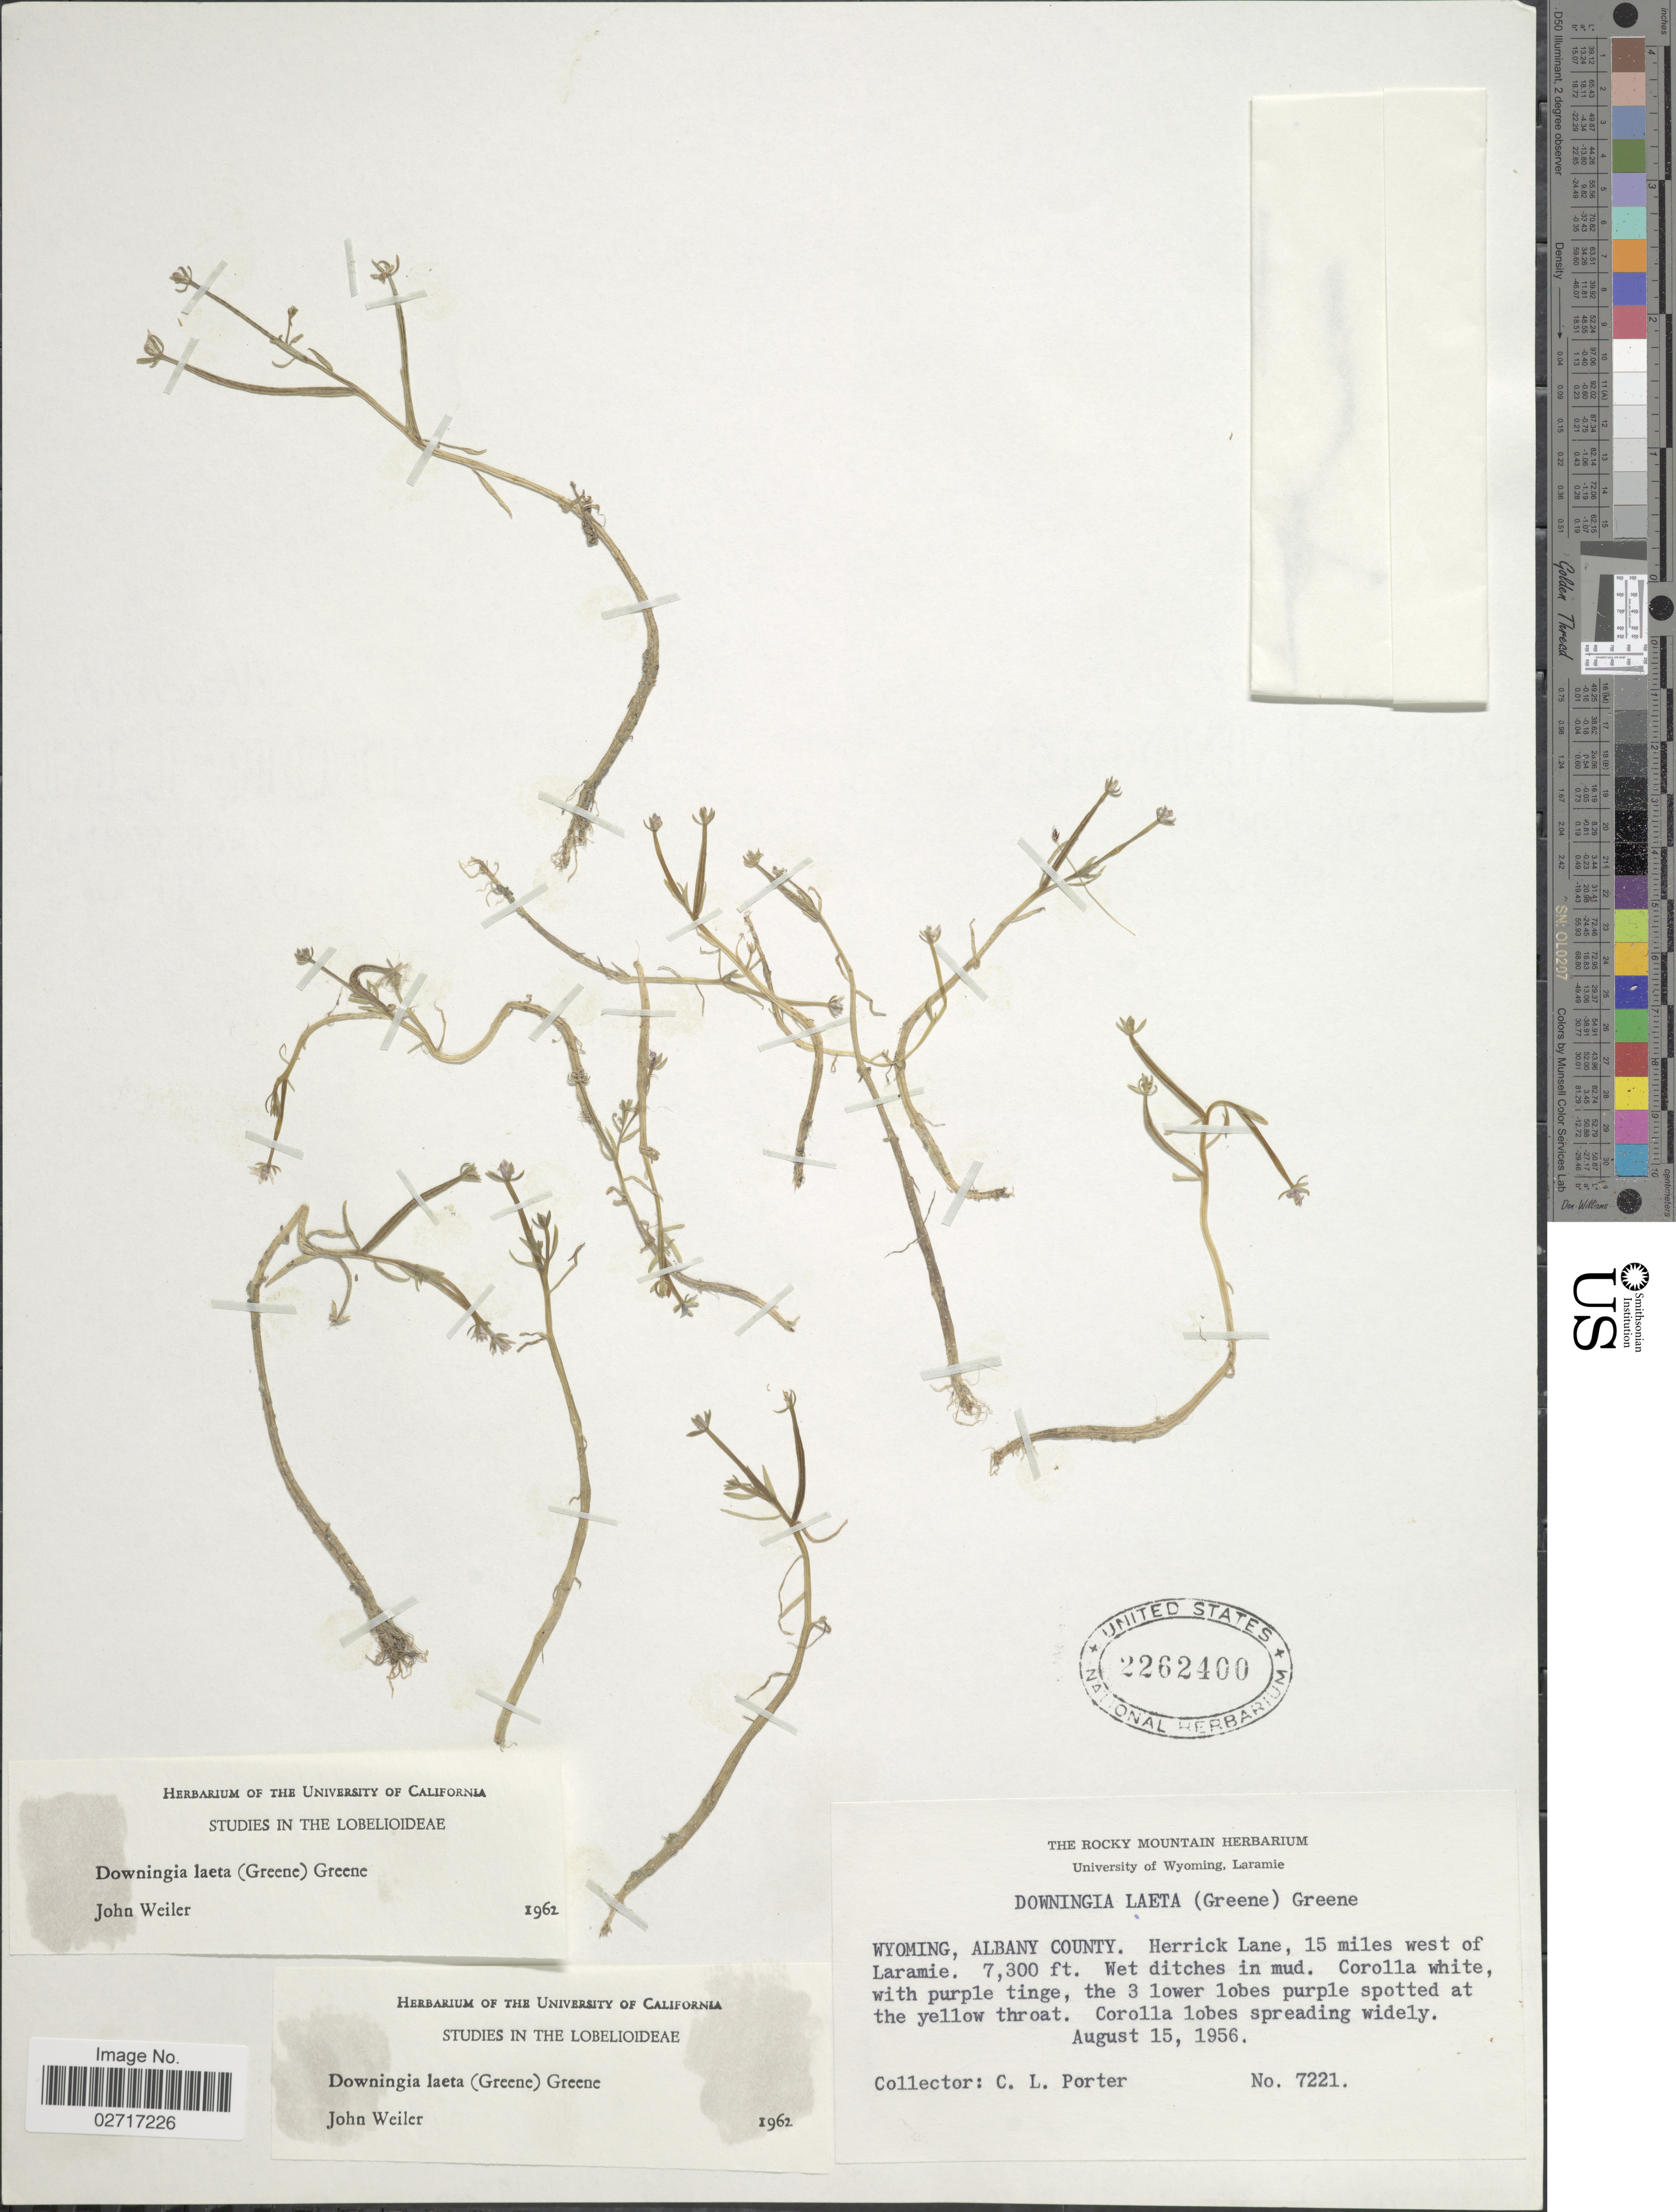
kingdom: Plantae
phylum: Tracheophyta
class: Magnoliopsida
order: Asterales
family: Campanulaceae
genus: Downingia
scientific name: Downingia laeta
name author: Greene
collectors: C. L. Porter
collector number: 7221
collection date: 1956-08-15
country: United States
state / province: Wyoming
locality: Albany County. Herrick Lane, 15 miles west of Laramie.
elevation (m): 2225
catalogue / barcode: US 2262400